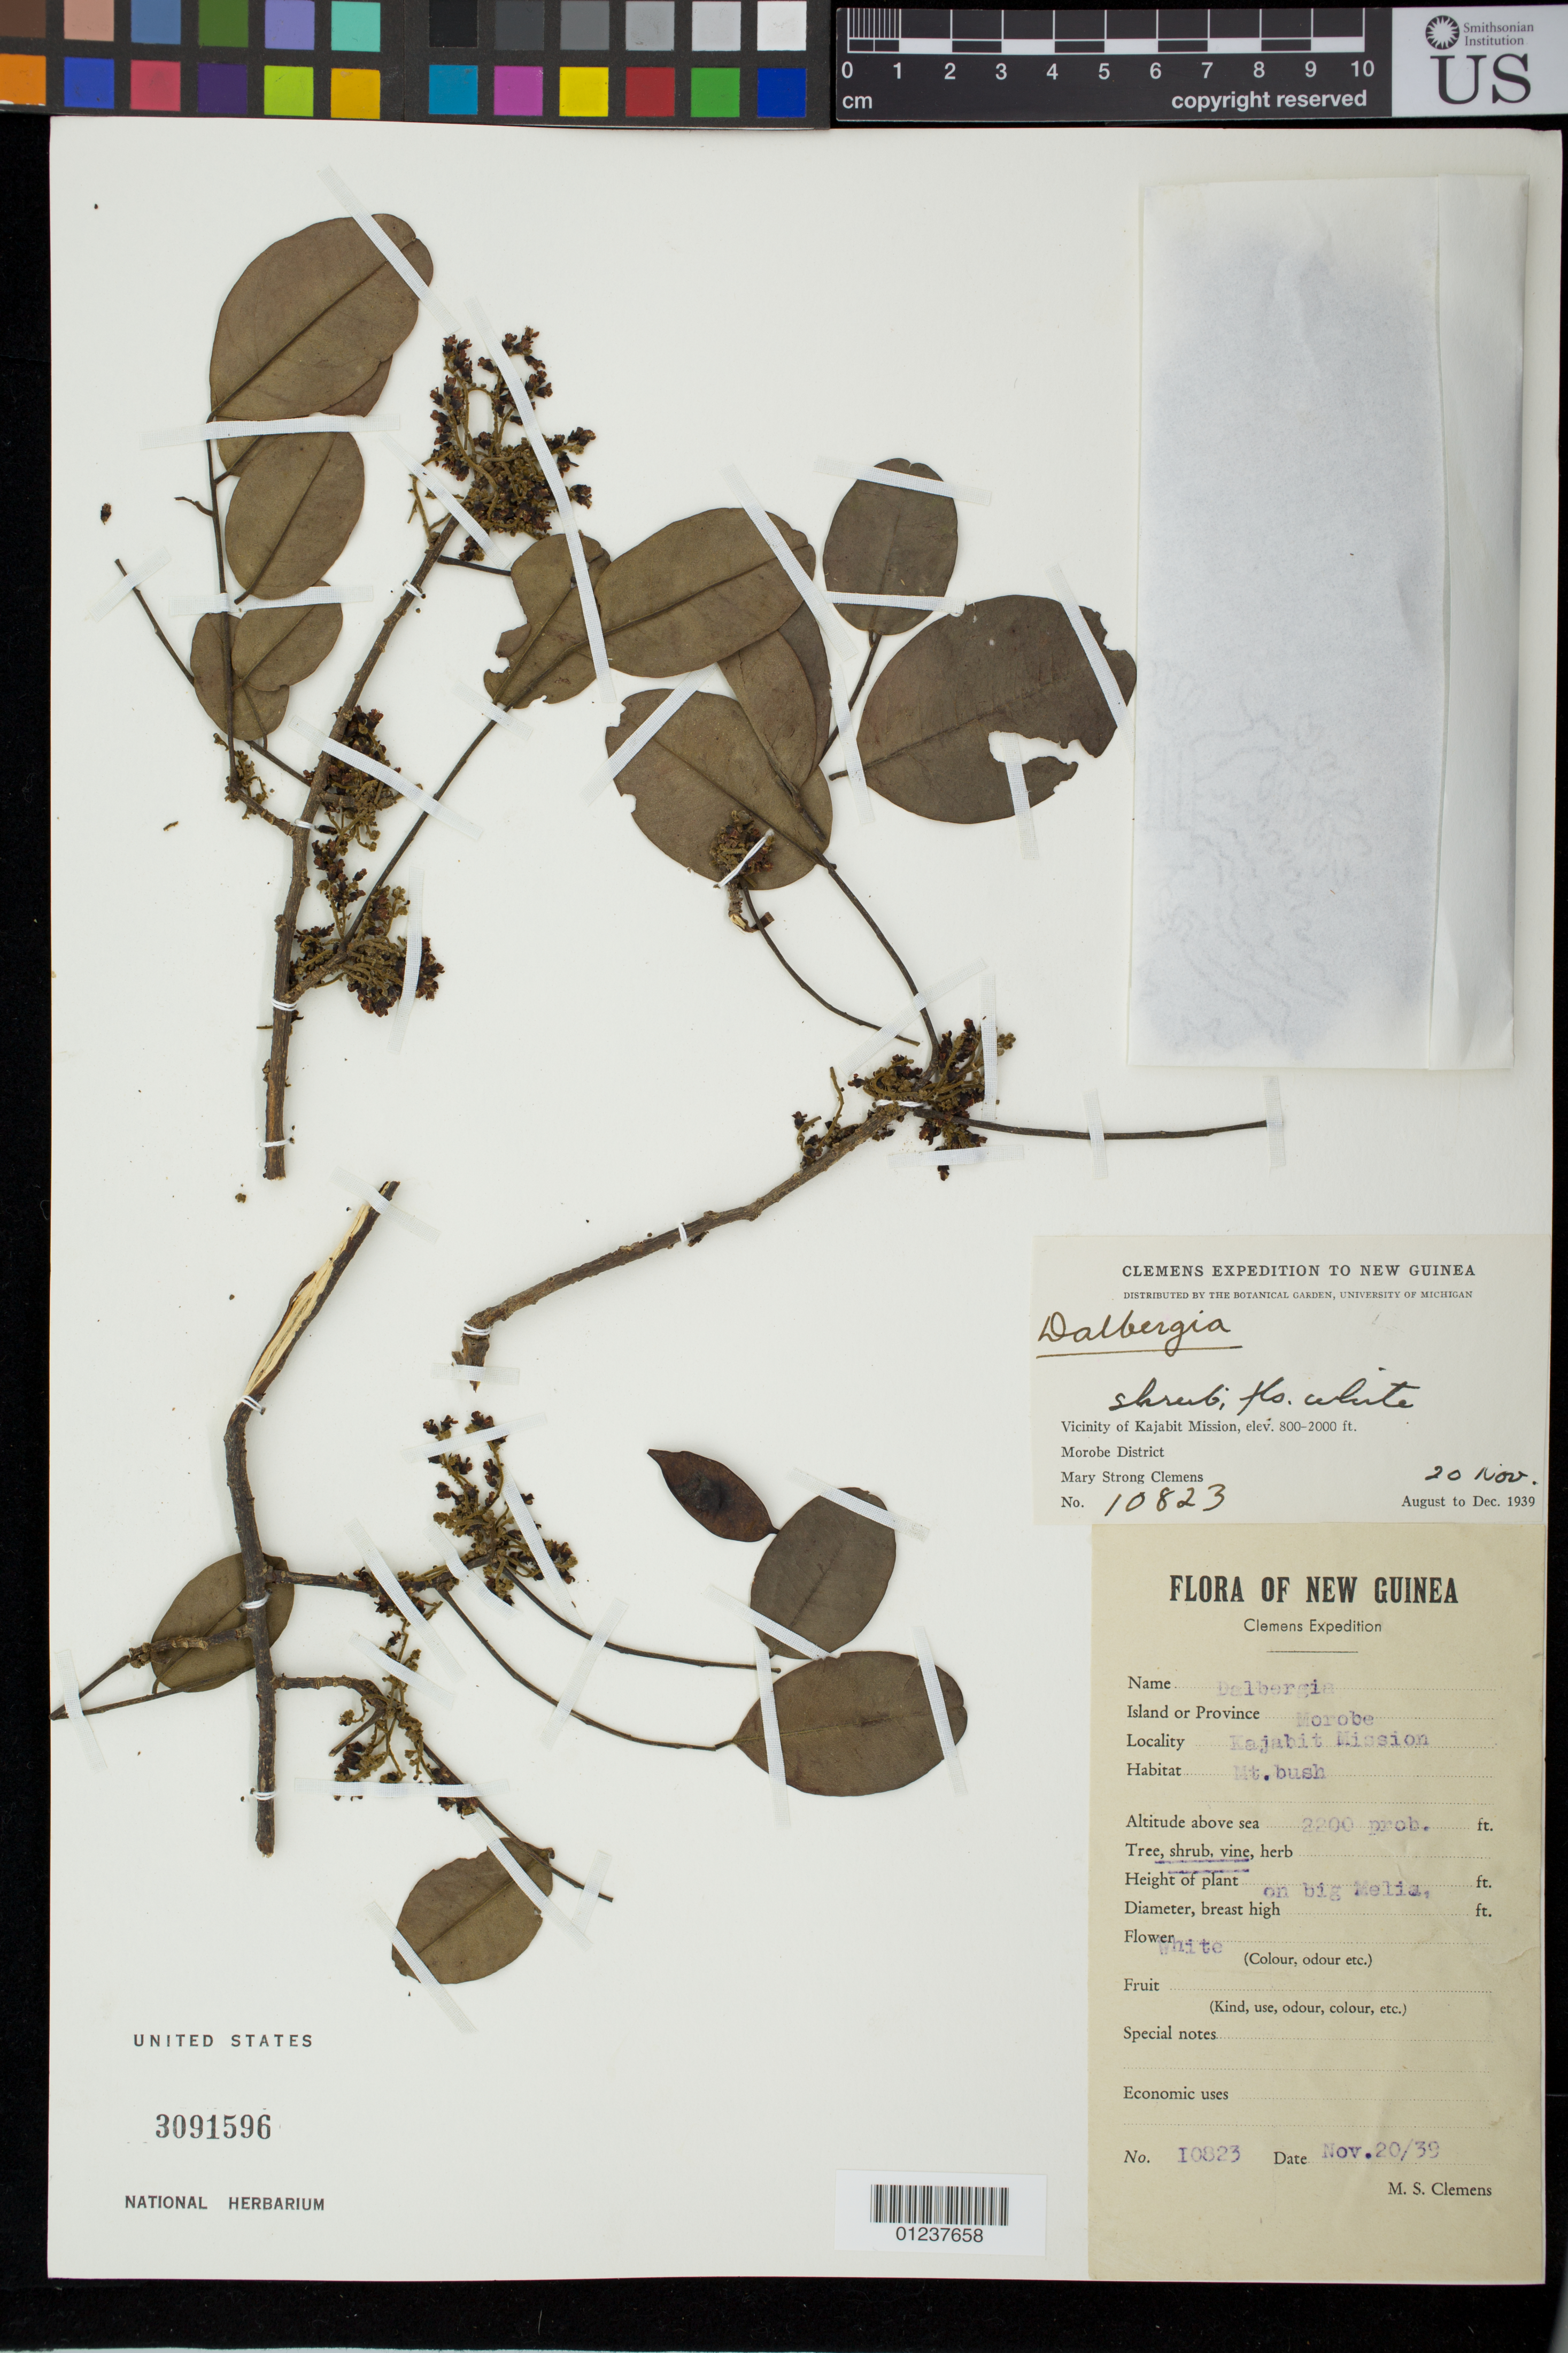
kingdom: Plantae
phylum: Tracheophyta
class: Magnoliopsida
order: Fabales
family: Fabaceae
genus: Dalbergia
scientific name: Dalbergia sp.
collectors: M. S. Clemens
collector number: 10823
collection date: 1939-11-20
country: Papua New Guinea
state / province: Morobe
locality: Kajabit Mission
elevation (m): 671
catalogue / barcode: US 3091596